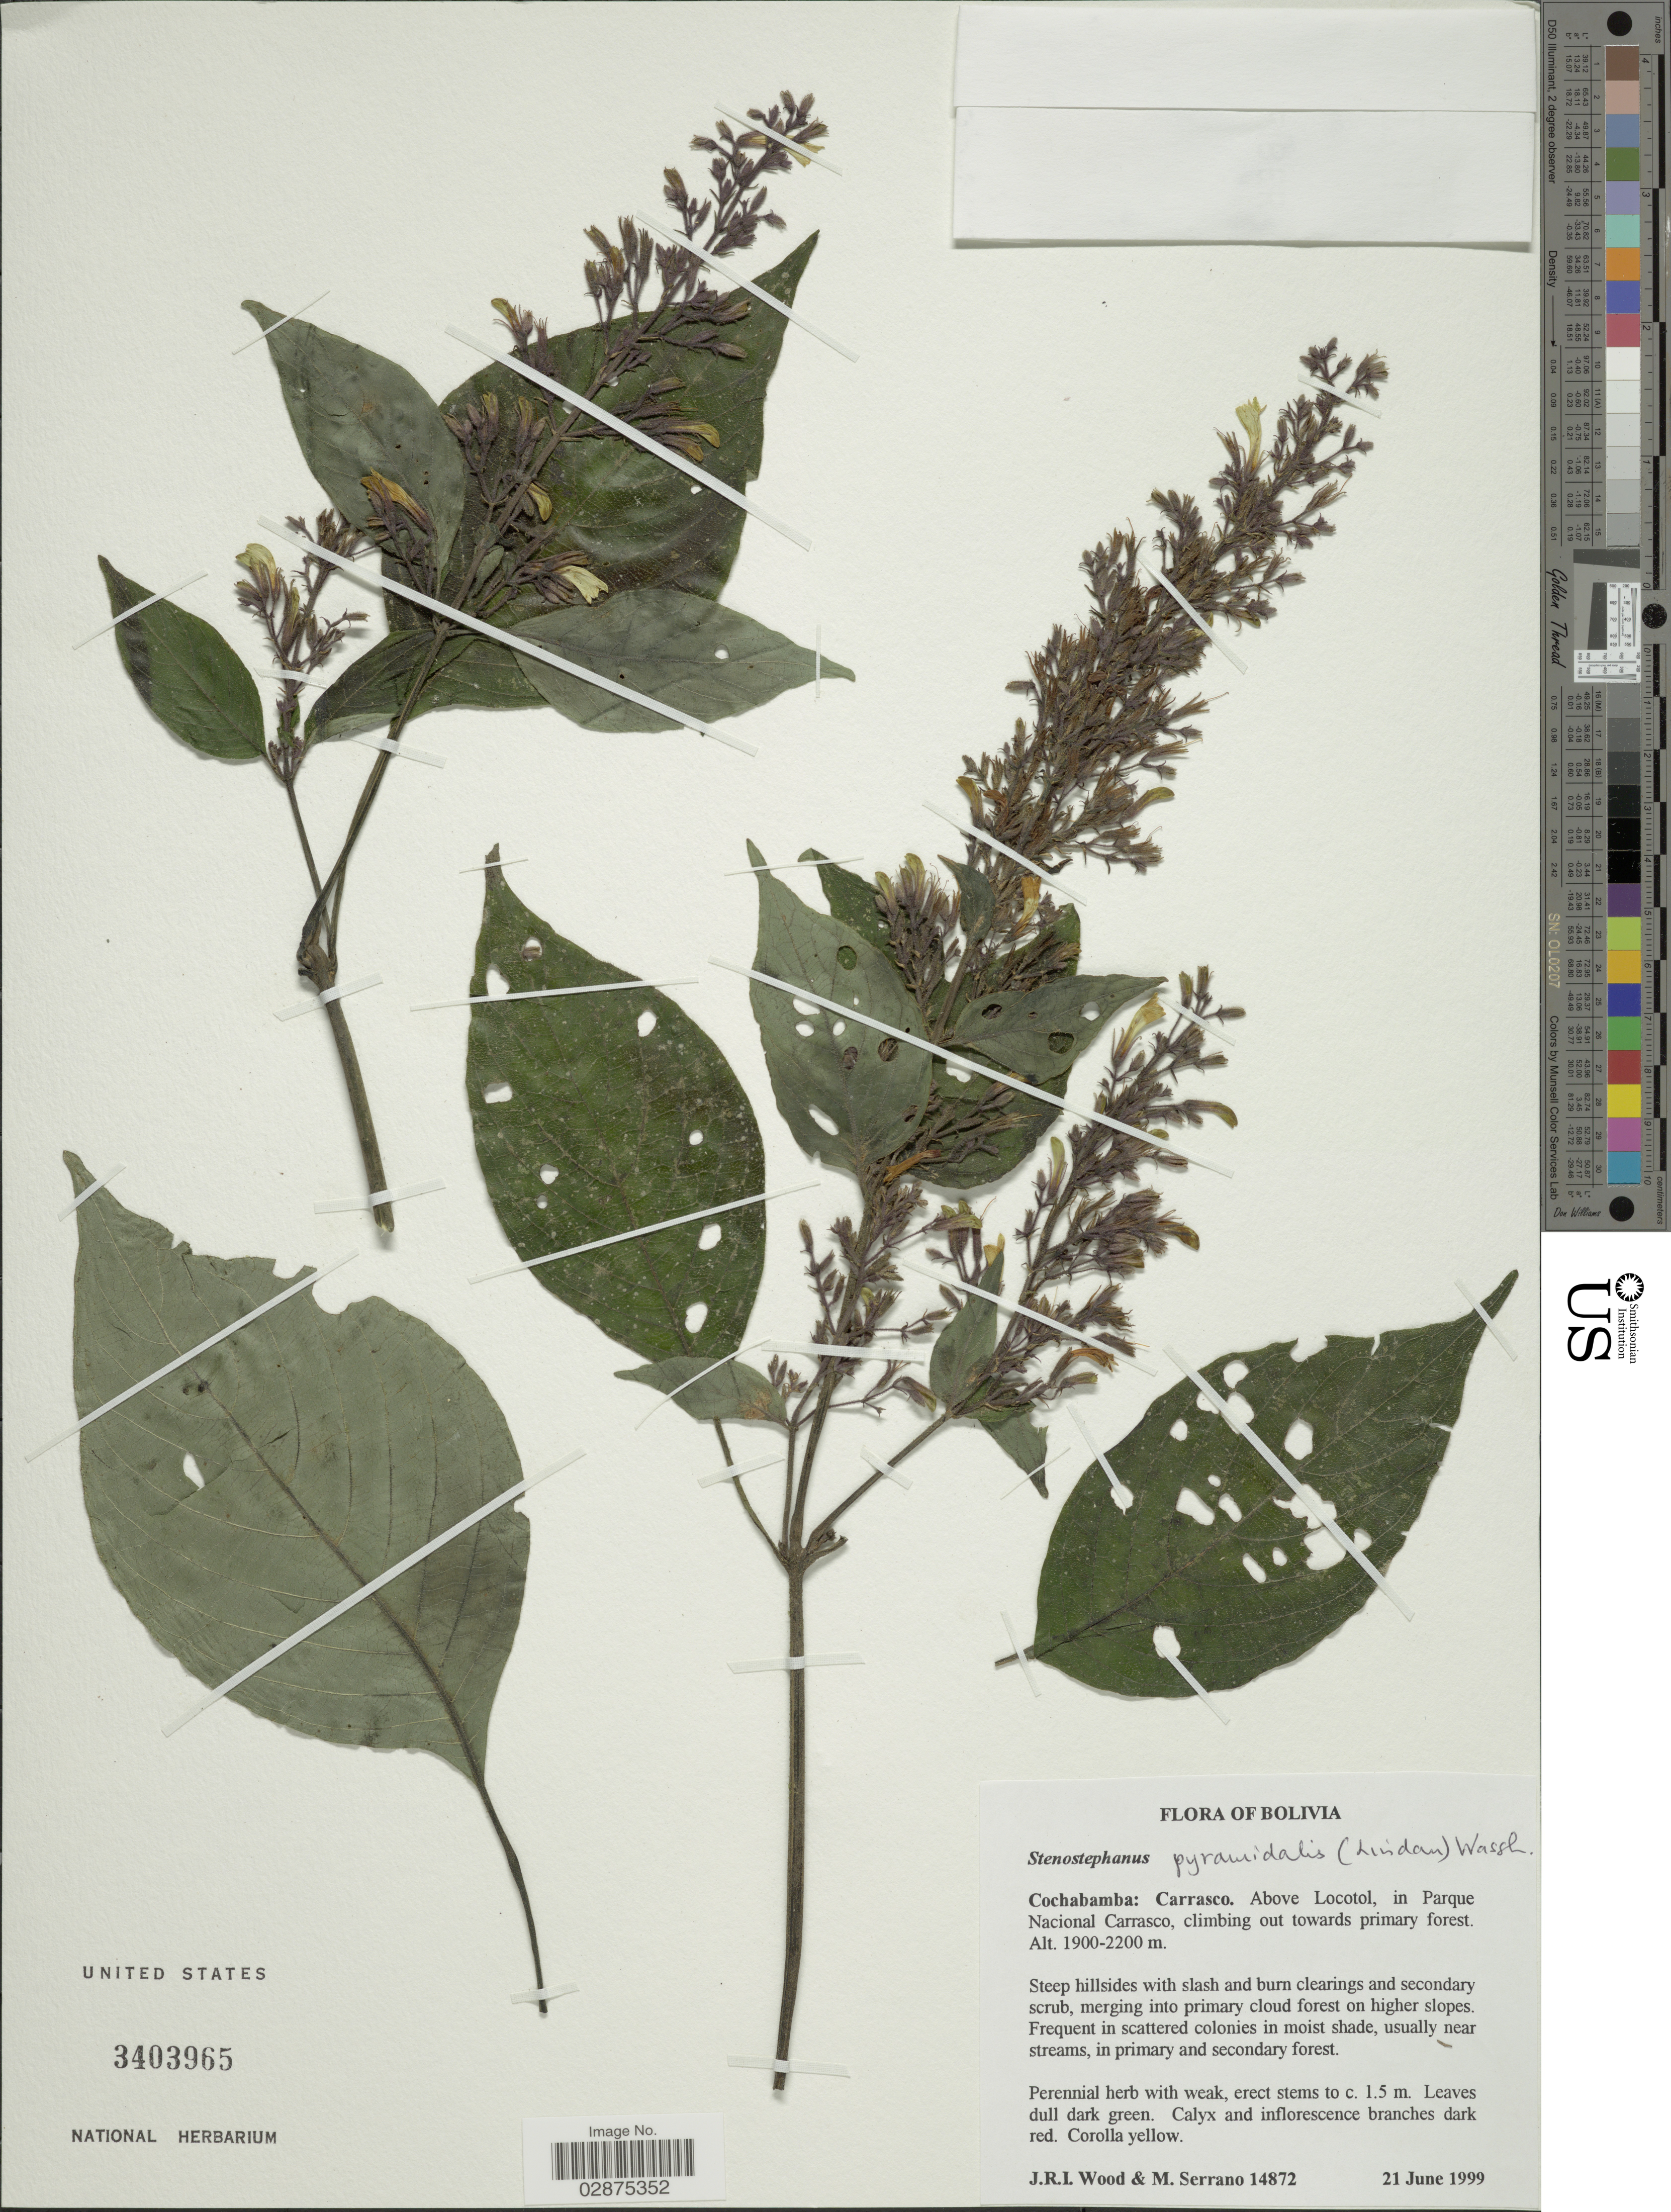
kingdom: Plantae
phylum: Tracheophyta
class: Magnoliopsida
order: Lamiales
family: Acanthaceae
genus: Stenostephanus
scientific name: Stenostephanus pyramidalis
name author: (Lindau) Wassh.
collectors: J. R. I. Wood & M. Serrano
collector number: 14872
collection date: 1999-06-21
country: Bolivia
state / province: Cochabamba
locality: Carrasco. Above Locotol, in Parque Nacional Carrasco.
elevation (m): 1900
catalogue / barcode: US 3403965